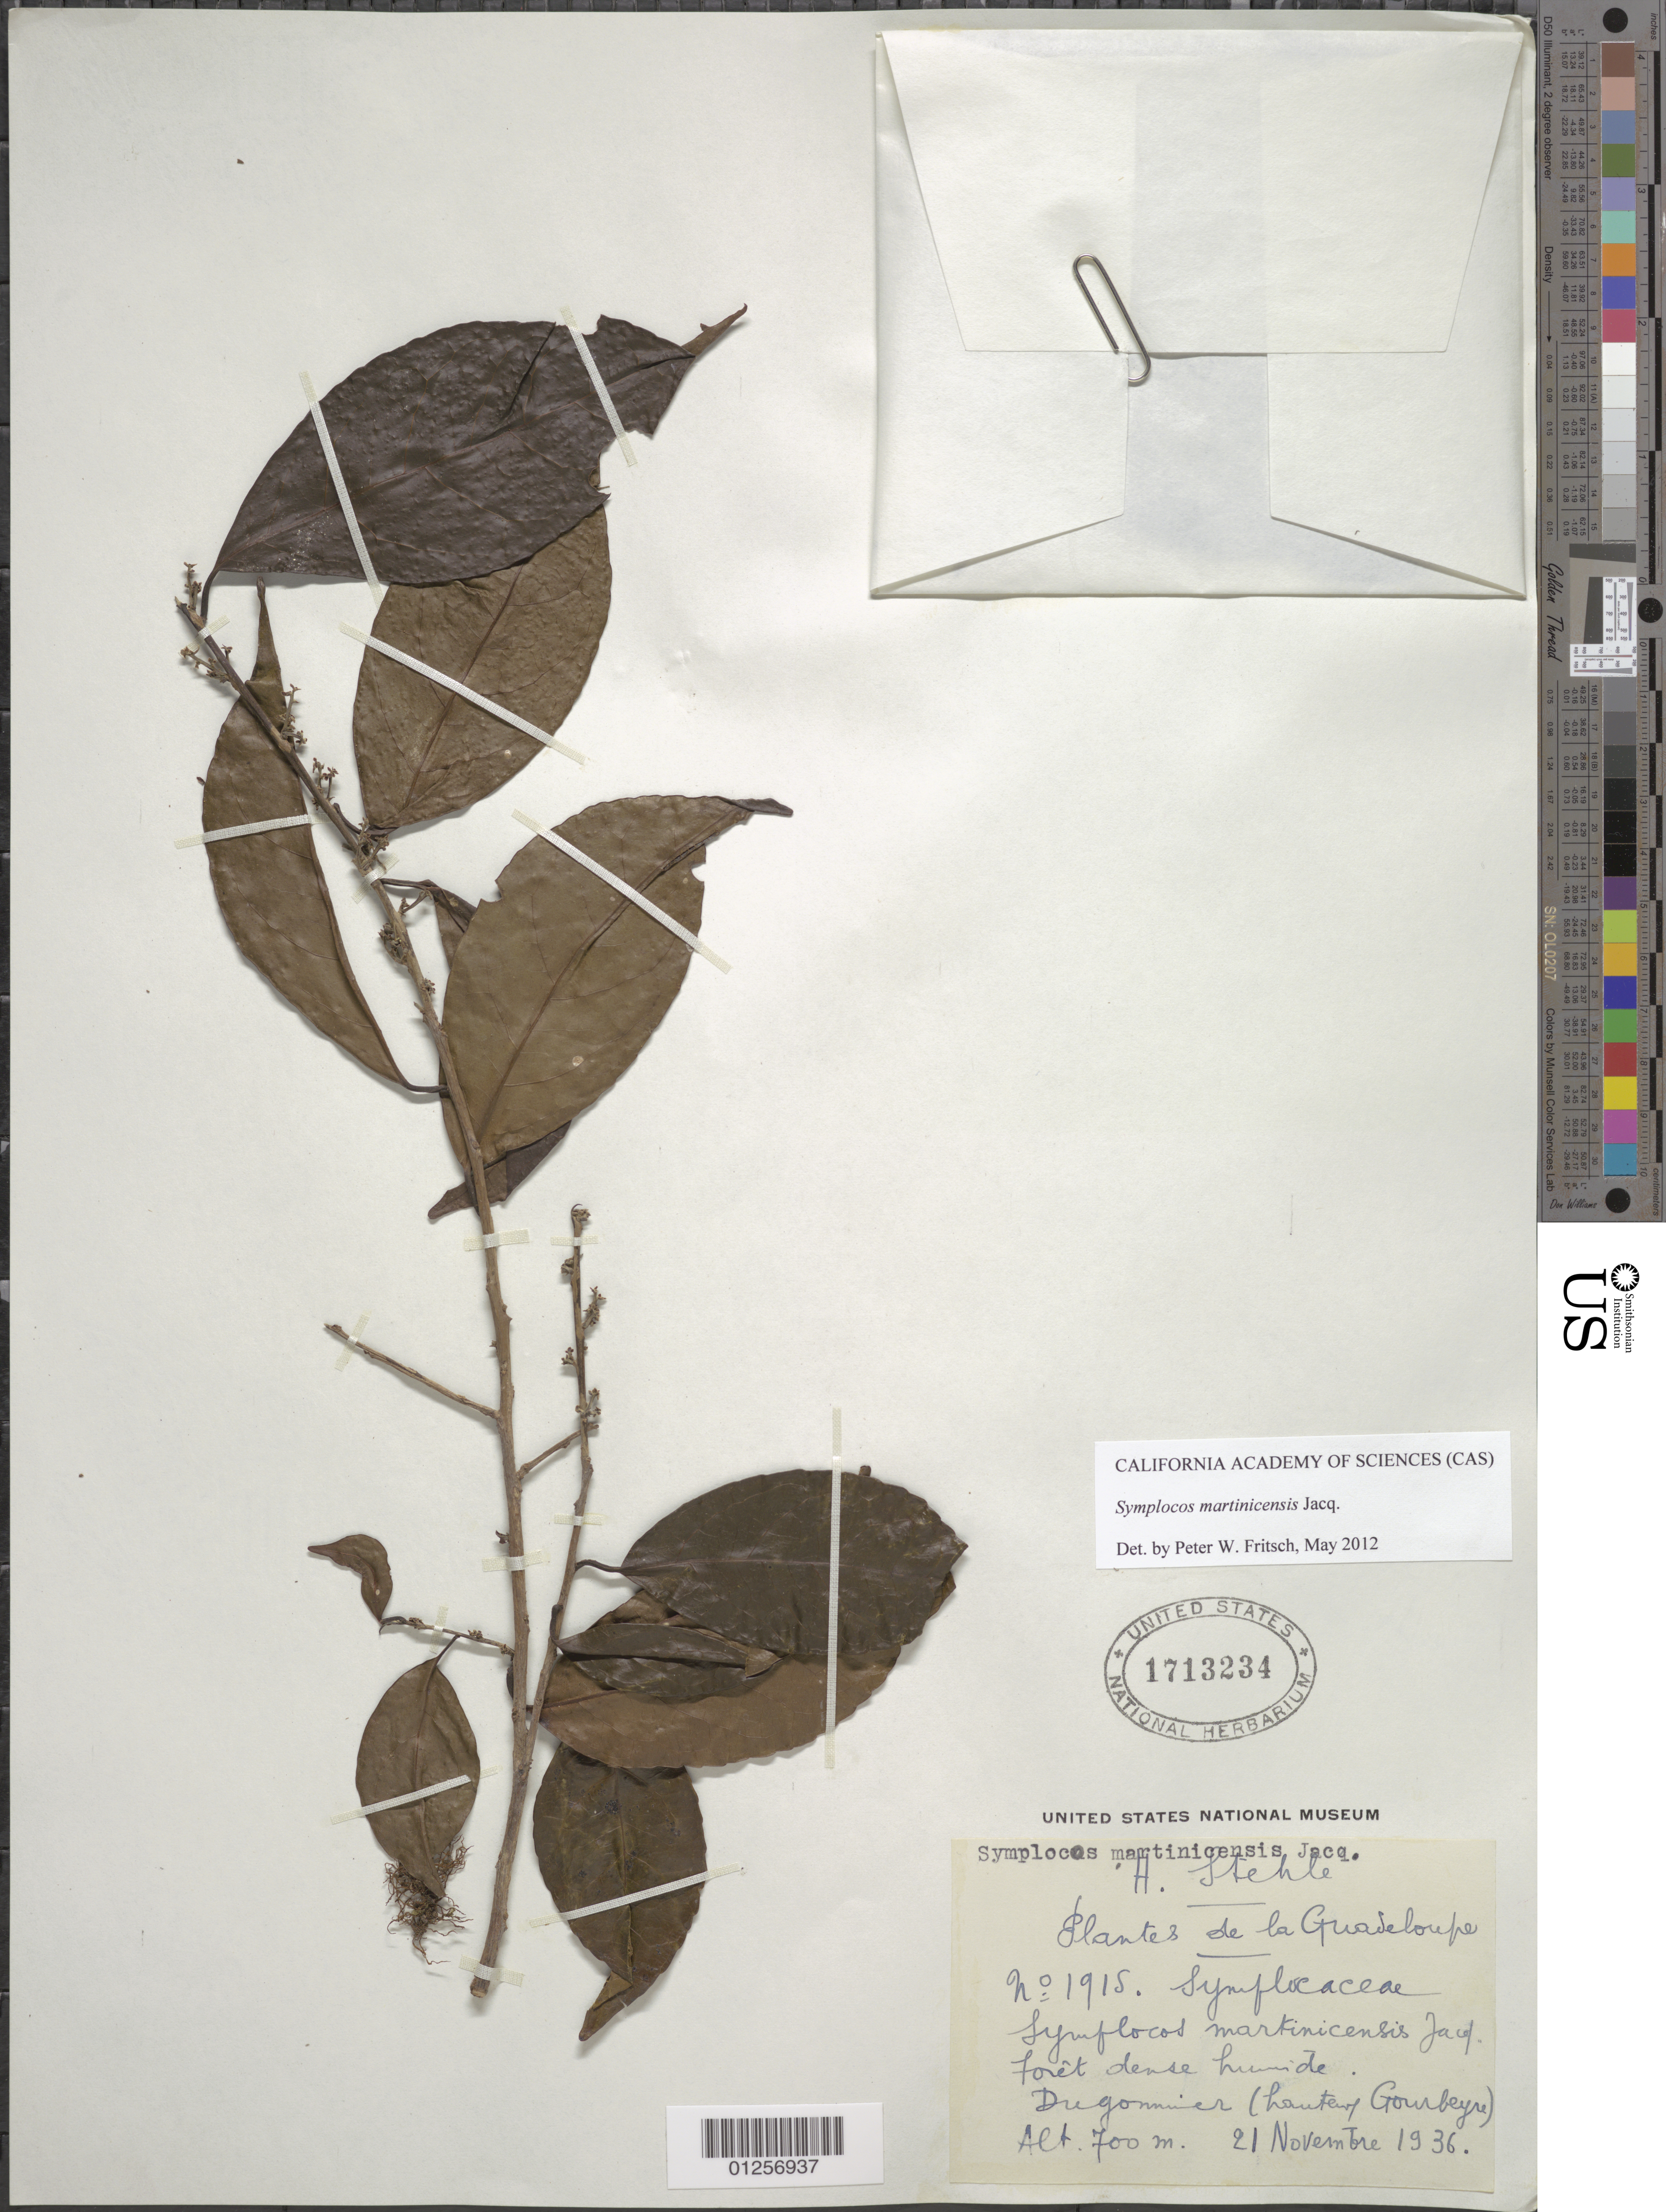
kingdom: Plantae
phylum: Tracheophyta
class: Magnoliopsida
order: Ericales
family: Symplocaceae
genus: Symplocos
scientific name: Symplocos martinicensis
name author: Jacq.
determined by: Fritsch, Peter W.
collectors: H. Stehlé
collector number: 1915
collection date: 1936-11-21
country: Guadeloupe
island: Basse Terre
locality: Dugomier (hauteur Gourbeyre)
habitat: Forêt dense humide.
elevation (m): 700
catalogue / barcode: US 1713234